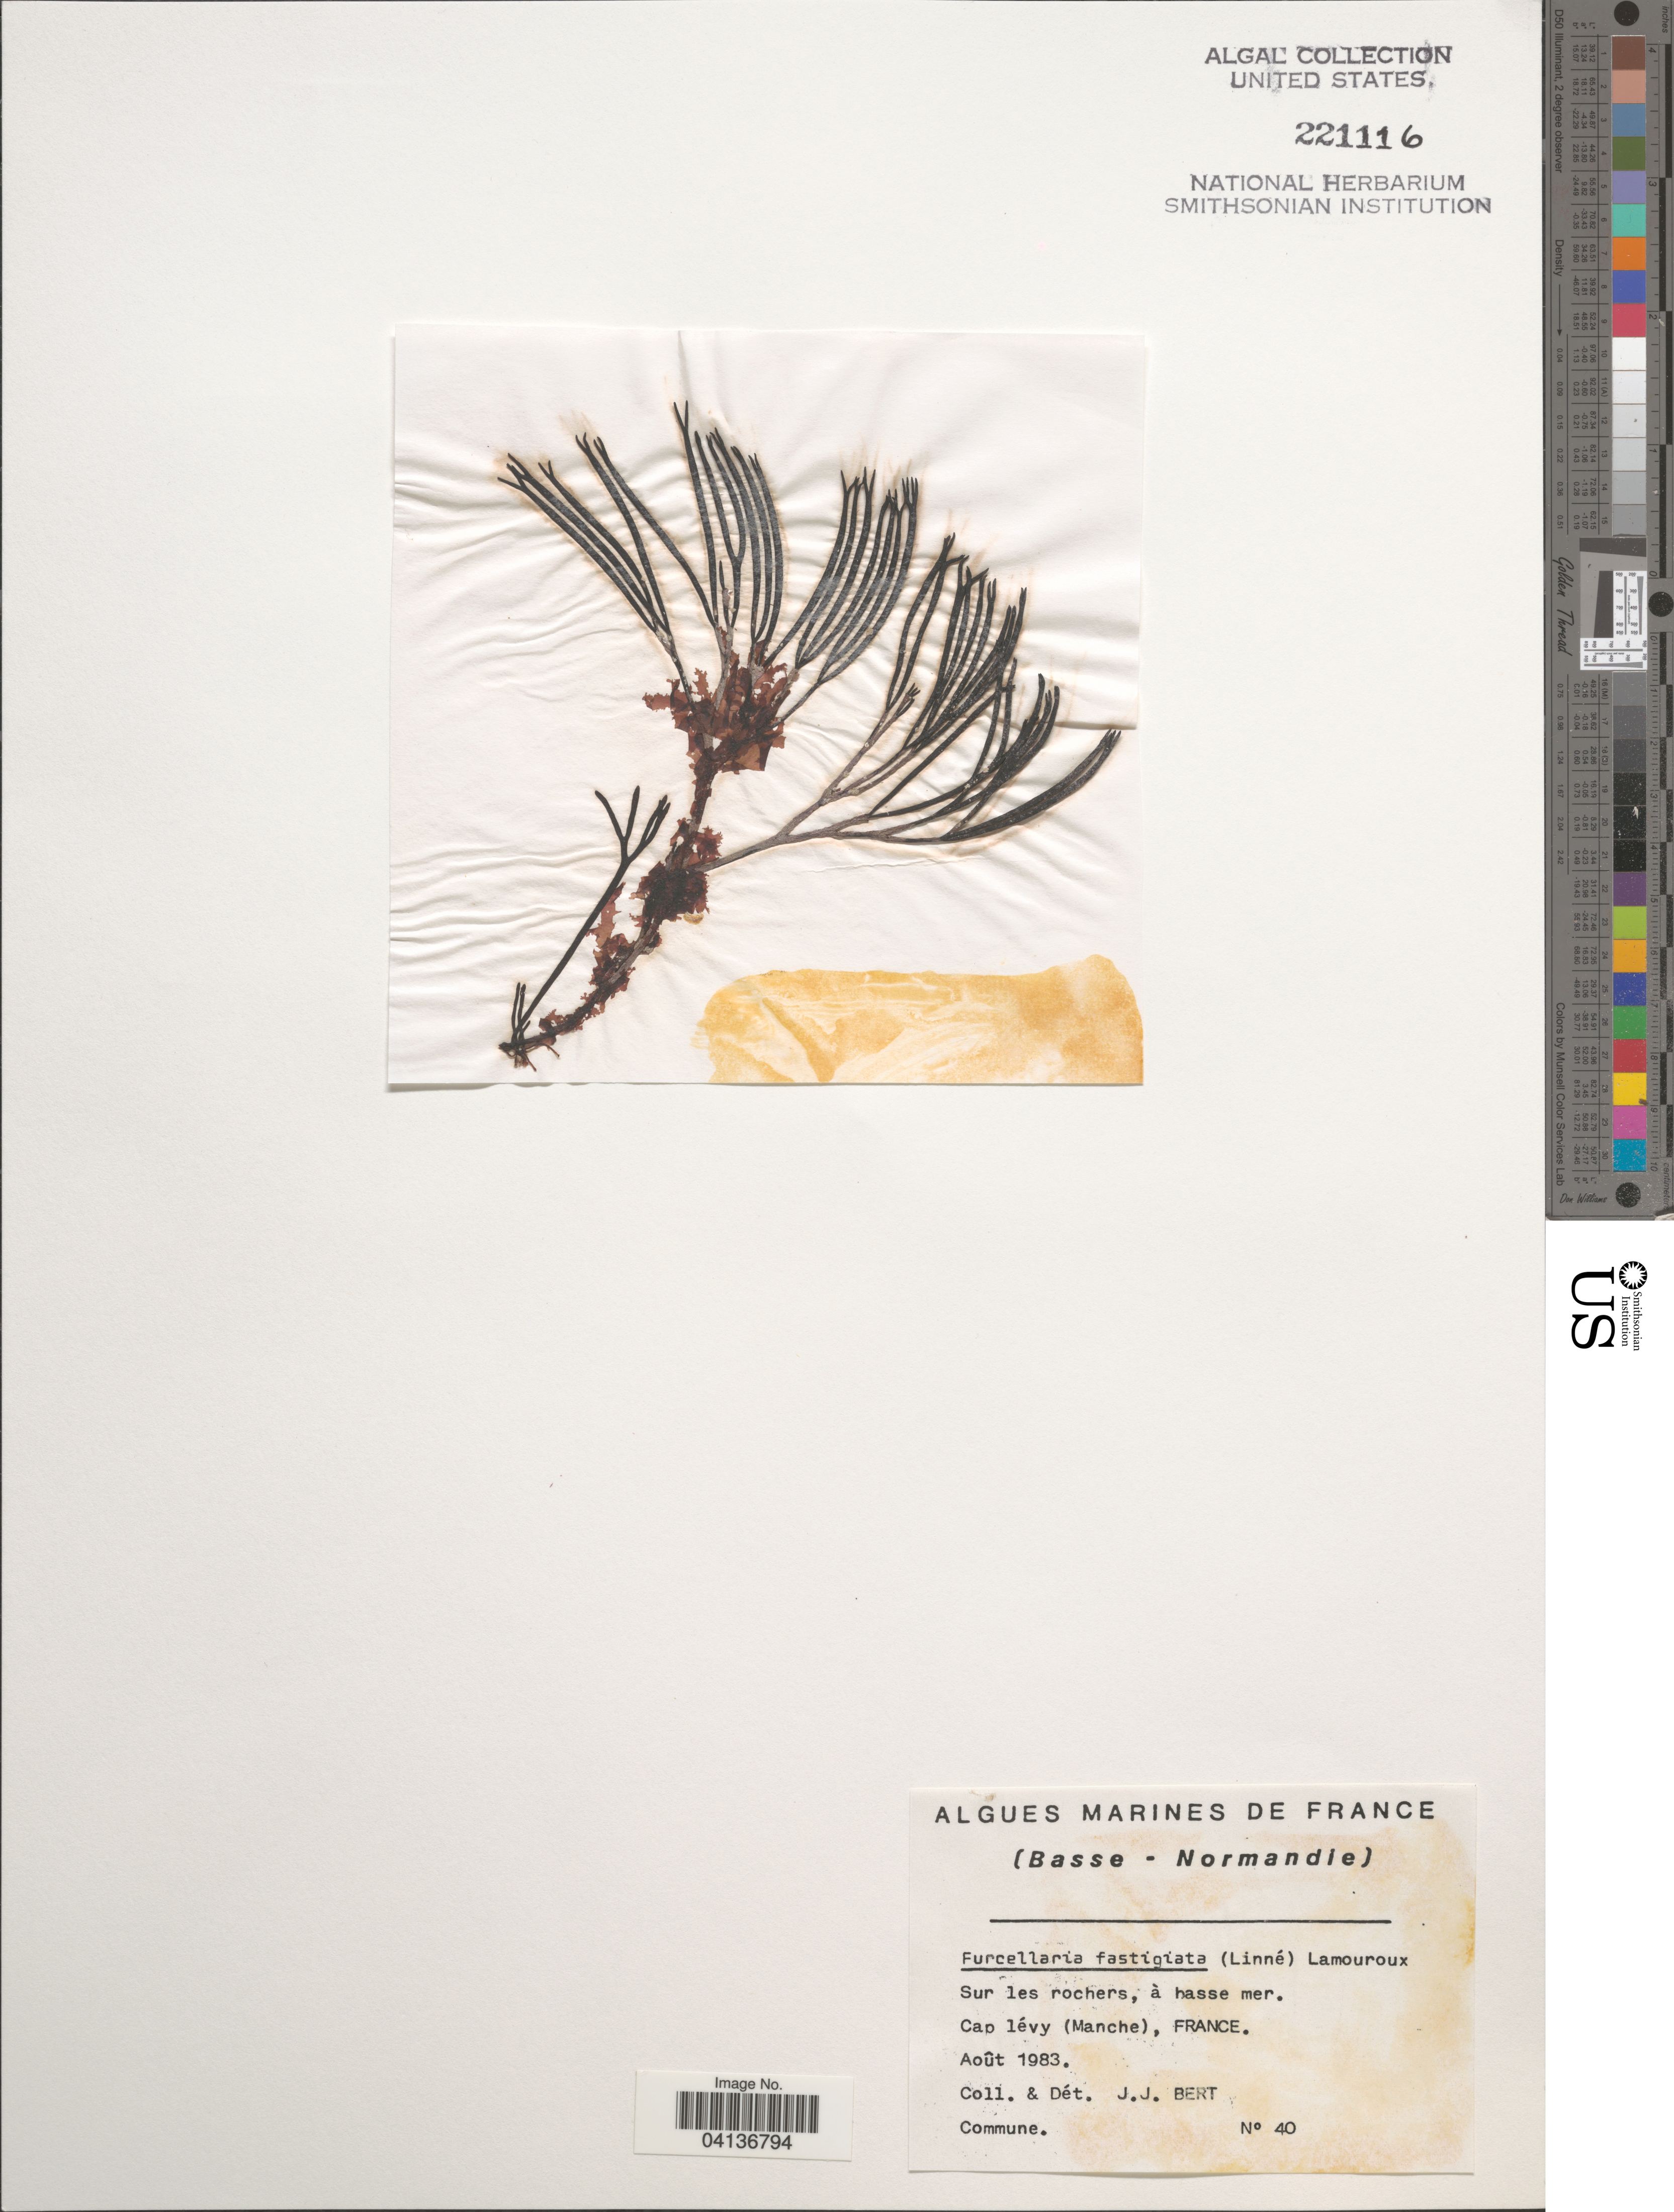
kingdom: Plantae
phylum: Rhodophyta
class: Florideophyceae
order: Gigartinales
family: Furcellariaceae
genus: Furcellaria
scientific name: Furcellaria lumbricalis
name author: (Hudson) J.V.Lamouroux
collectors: J. Bert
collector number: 40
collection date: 1983-08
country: France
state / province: Normandie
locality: Cap lévy (Manche).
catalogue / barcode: US 221116